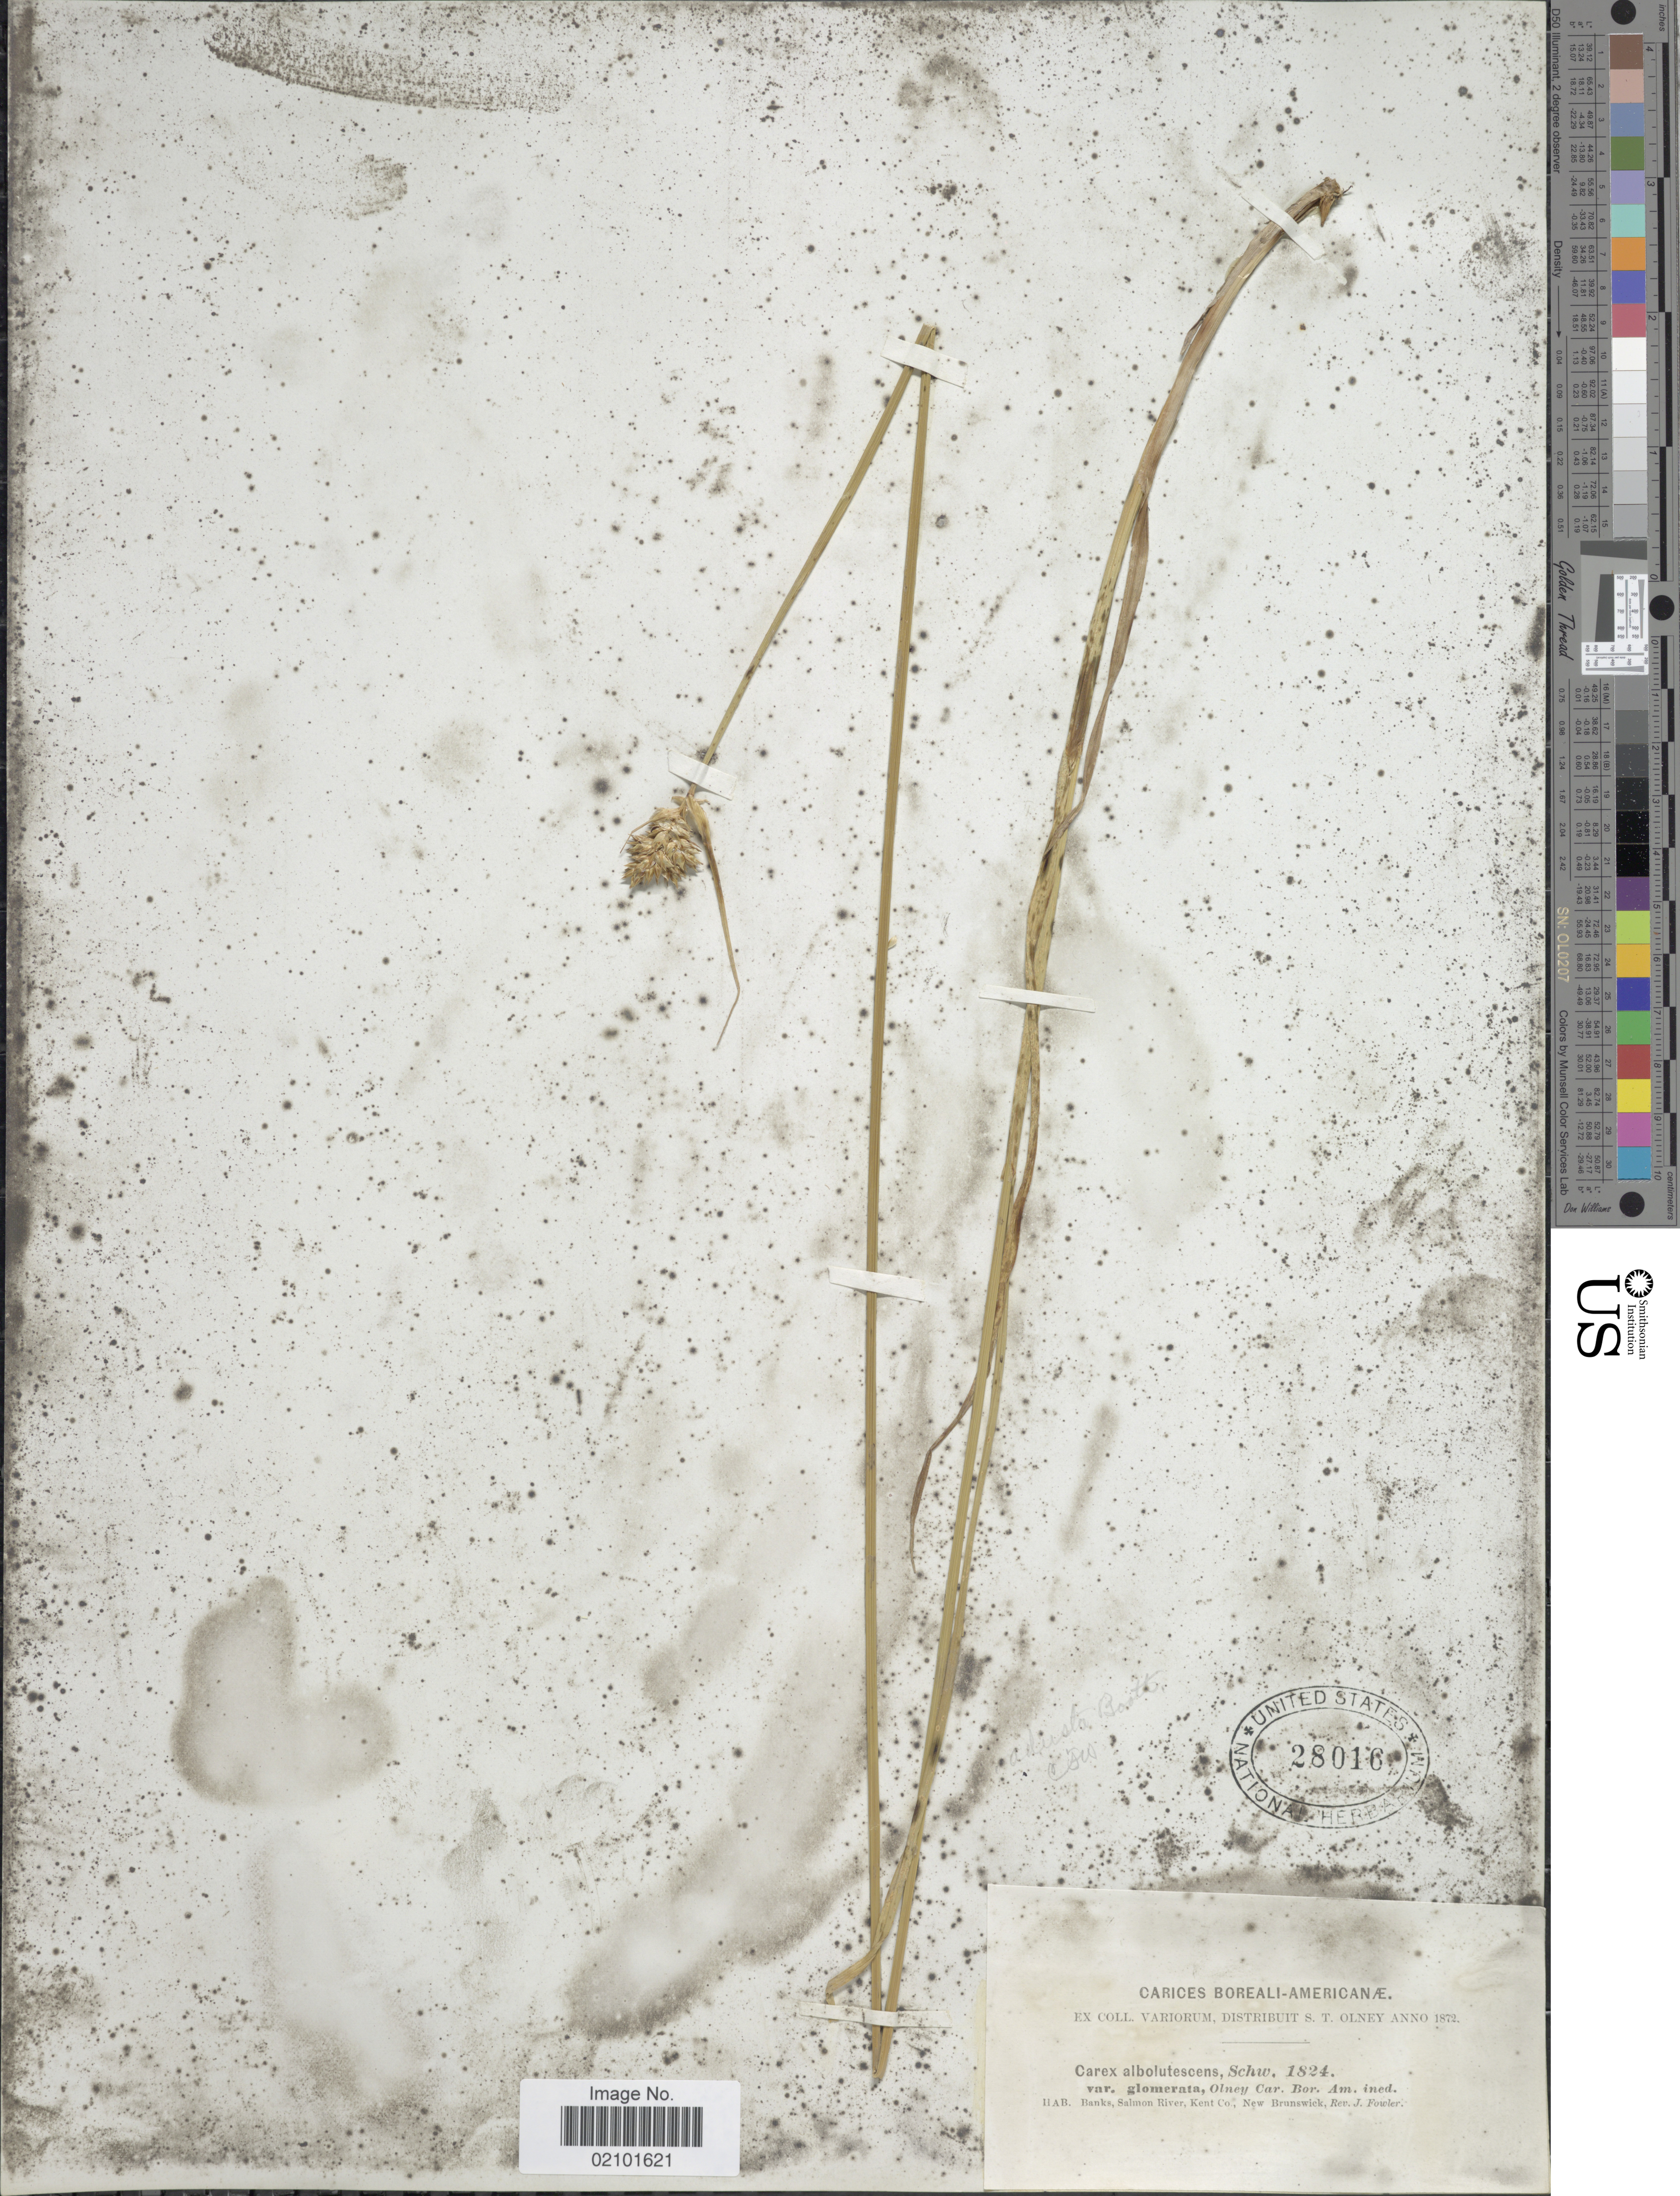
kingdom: Plantae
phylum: Tracheophyta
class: Liliopsida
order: Poales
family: Cyperaceae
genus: Carex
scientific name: Carex adusta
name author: Boott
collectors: J. P. Fowler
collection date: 1872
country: Canada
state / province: New Brunswick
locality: Salmon River, Kent Co.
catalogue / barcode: US 28016